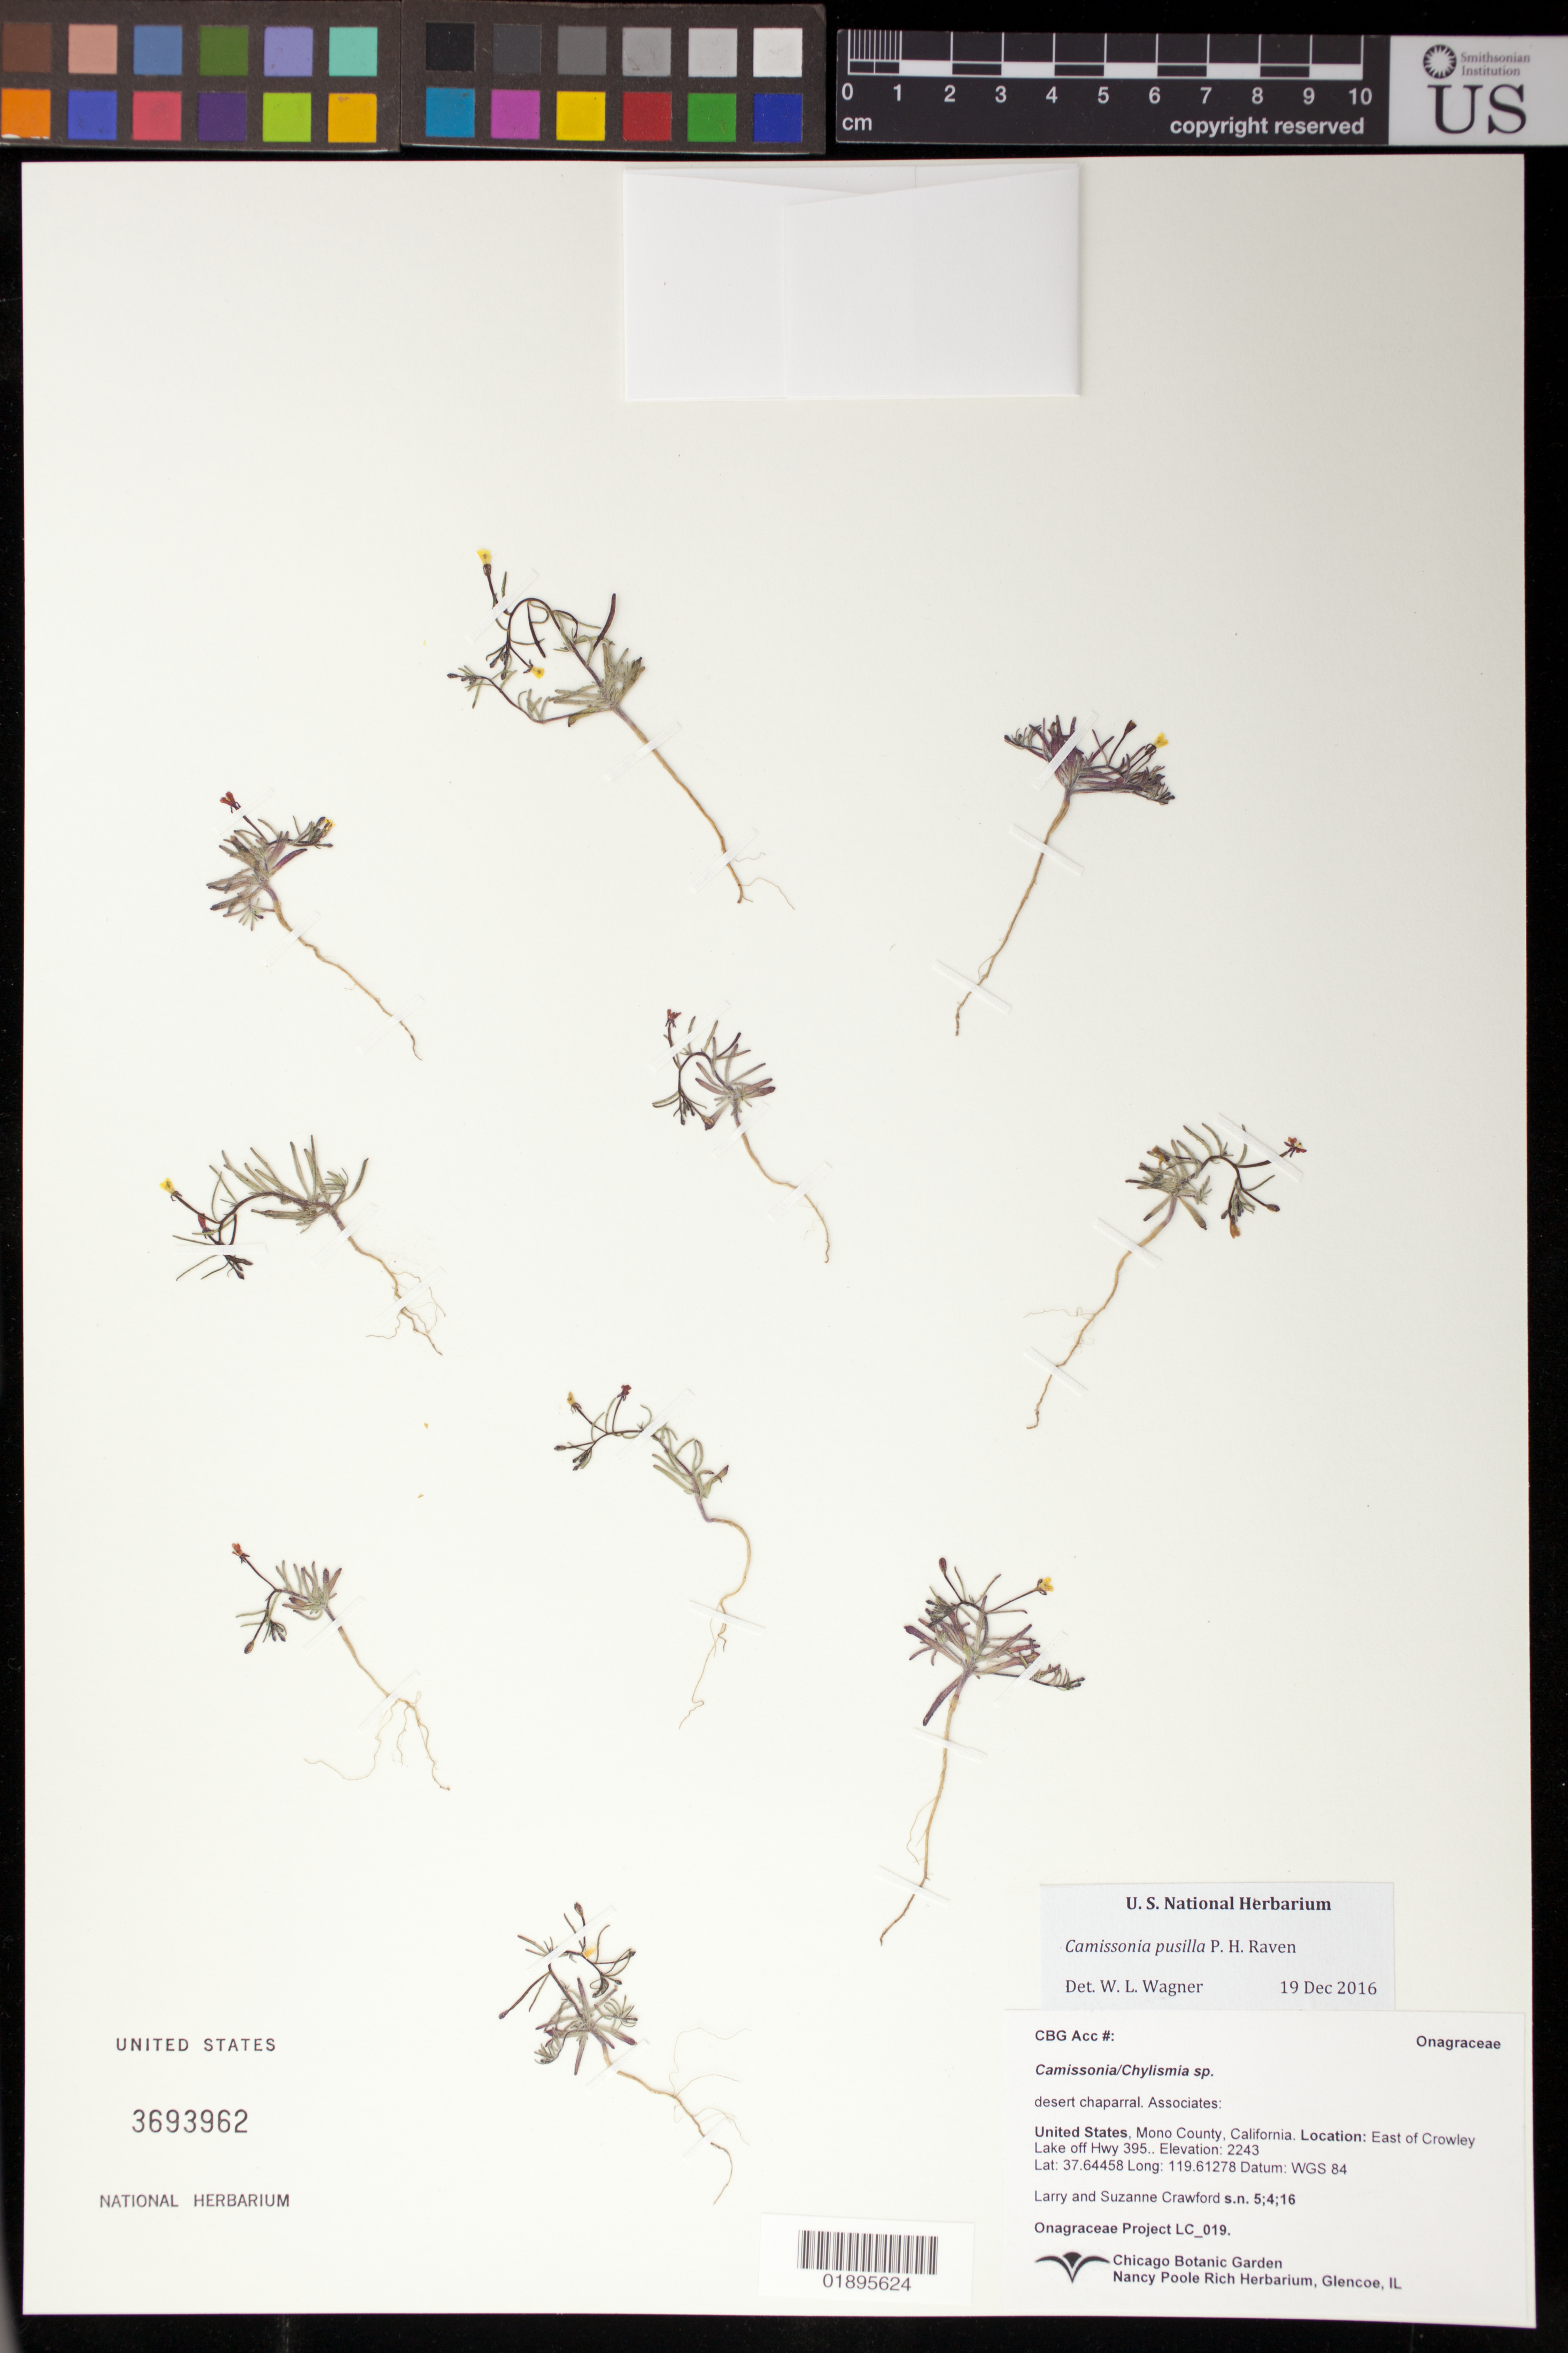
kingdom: Plantae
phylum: Tracheophyta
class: Magnoliopsida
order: Myrtales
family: Onagraceae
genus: Camissonia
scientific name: Camissonia pusilla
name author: P.H. Raven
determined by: Wagner, W. L., (BOT), Smithsonian Institution - National Museum of Natural History (UNITED STATES)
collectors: L. Crawford & S. Crawford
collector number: LC 019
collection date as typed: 5/4/2106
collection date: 2016-05-04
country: United States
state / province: California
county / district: Mono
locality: East of Crowley Lake off Hwy 395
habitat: Desert chapperal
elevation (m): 2243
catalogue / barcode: US 3693962